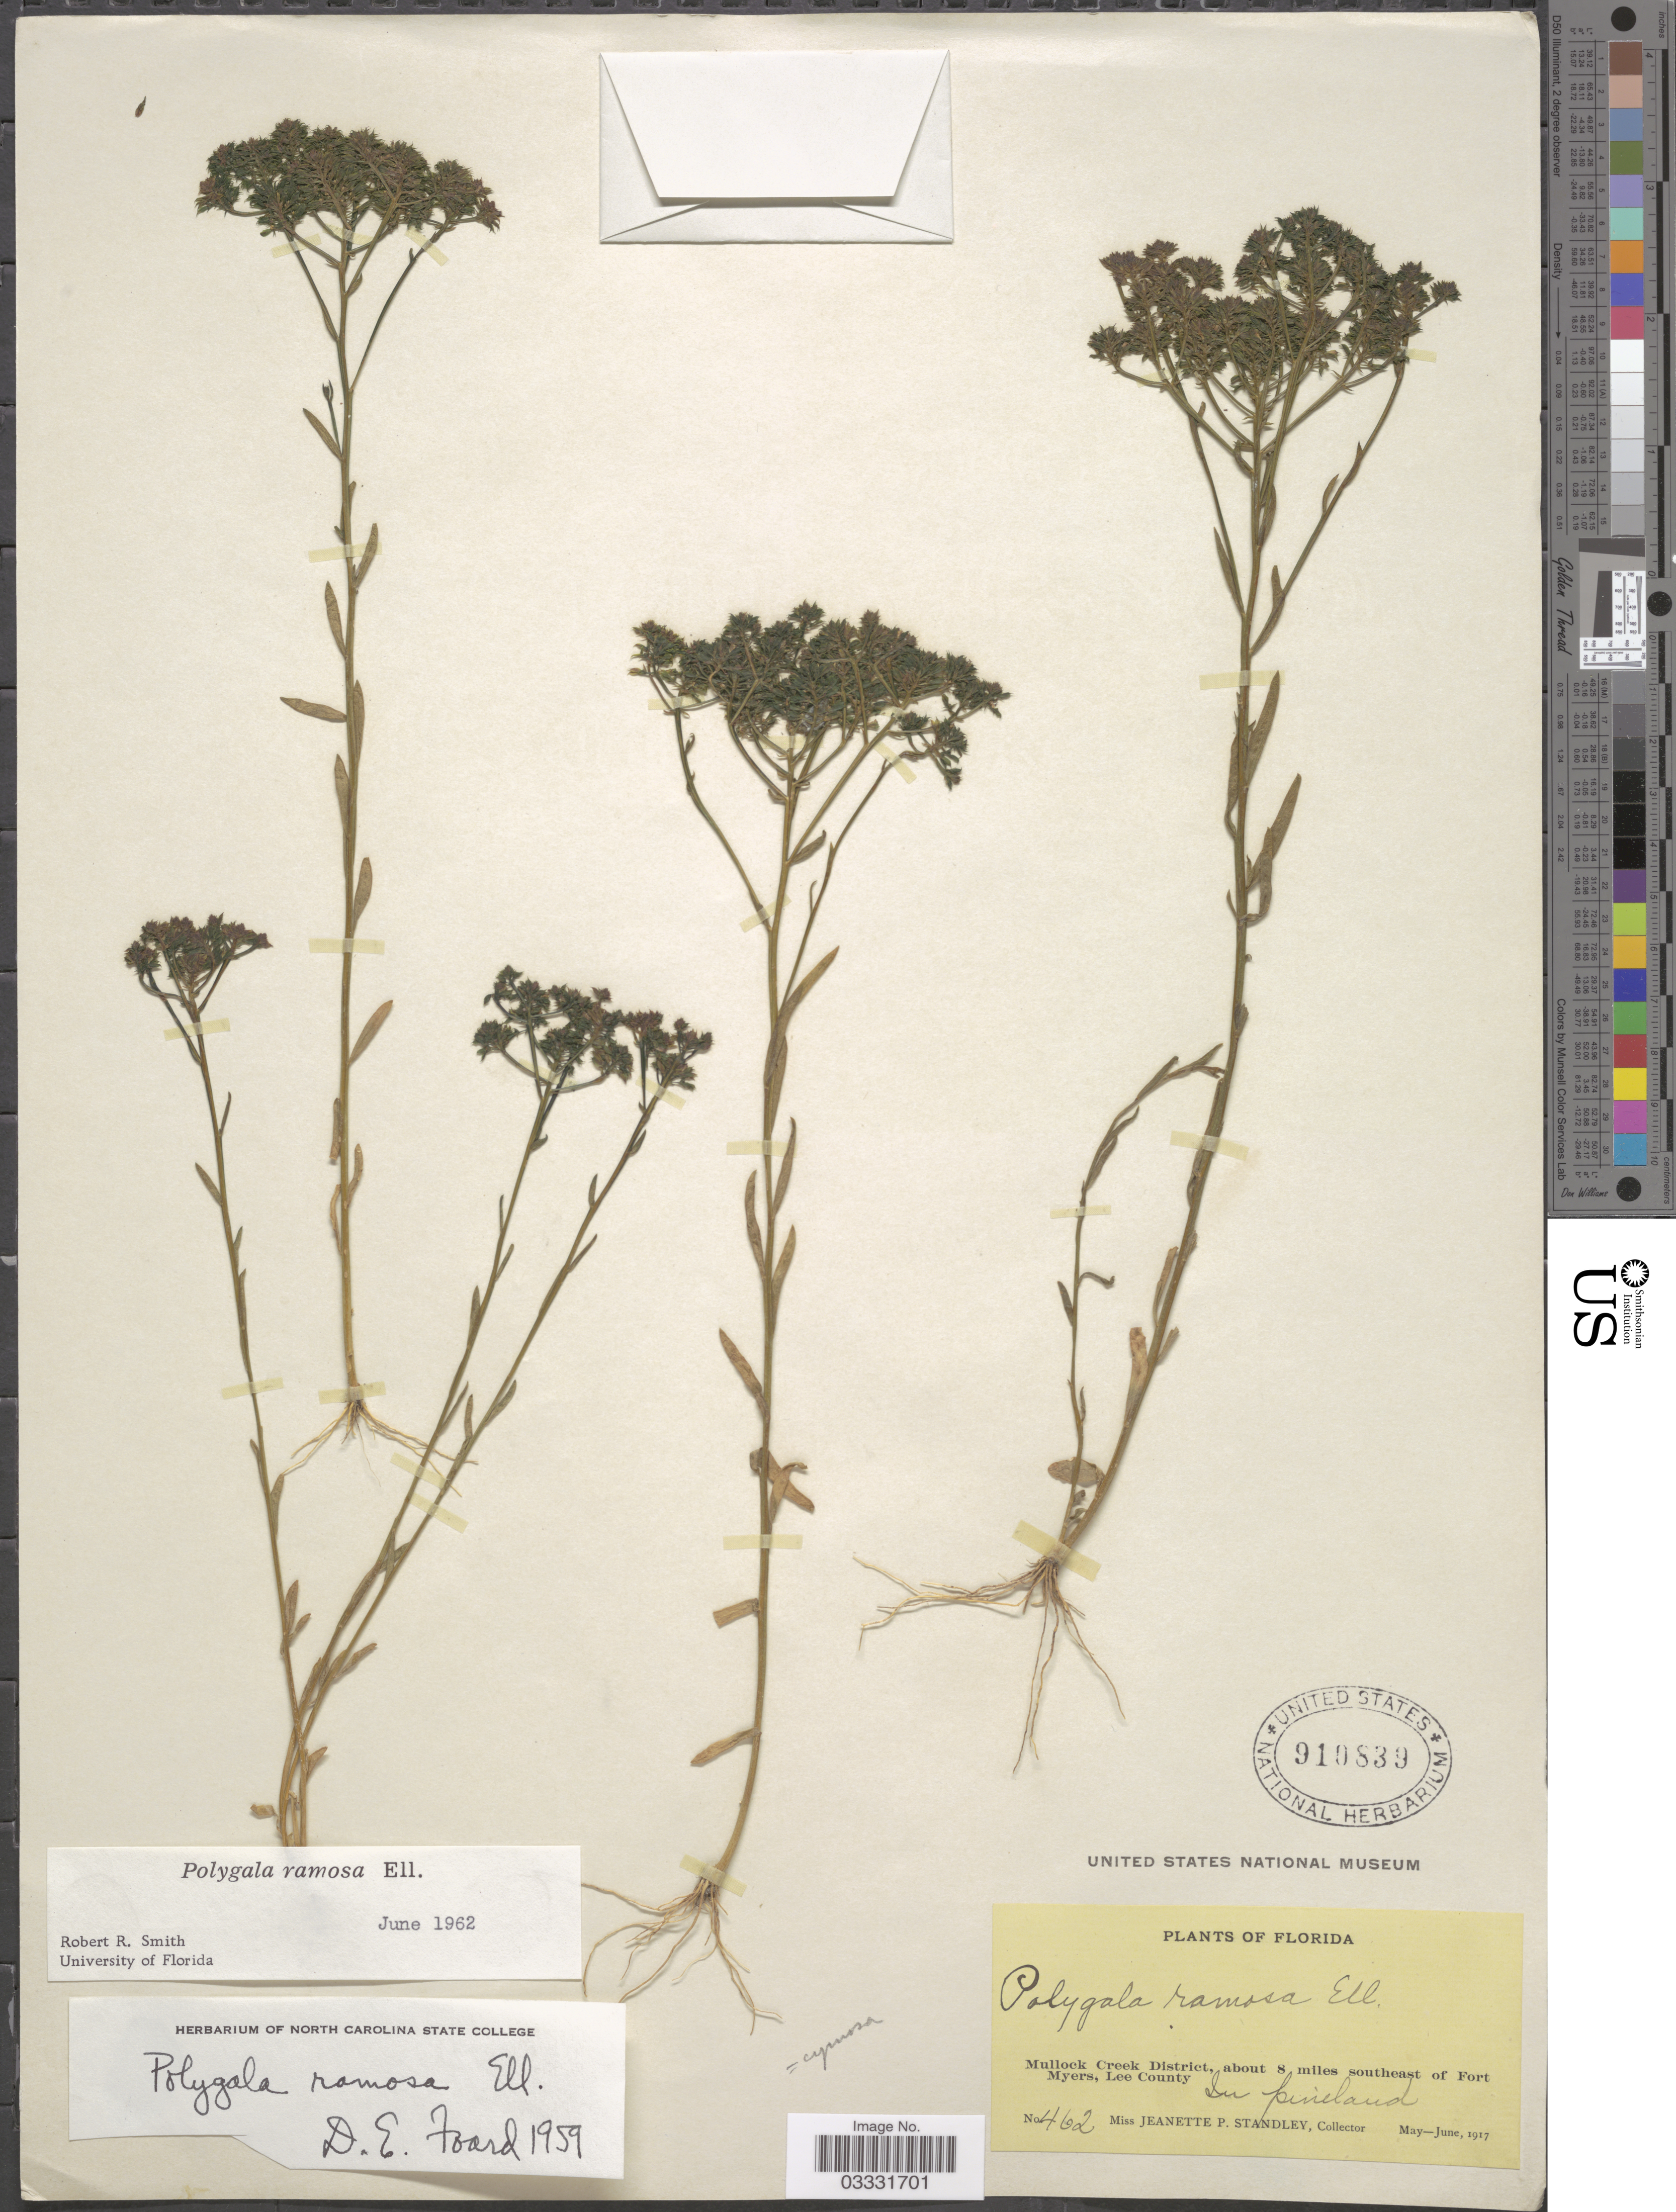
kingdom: Plantae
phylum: Tracheophyta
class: Magnoliopsida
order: Fabales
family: Polygalaceae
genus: Polygala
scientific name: Polygala ramosa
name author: Elliott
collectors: J. P. Standley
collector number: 462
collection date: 1917-05/1917-06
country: United States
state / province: Florida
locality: Mullock Creek District, about 8 miles southeast of Fort Myers, Lee County.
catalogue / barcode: US 910839